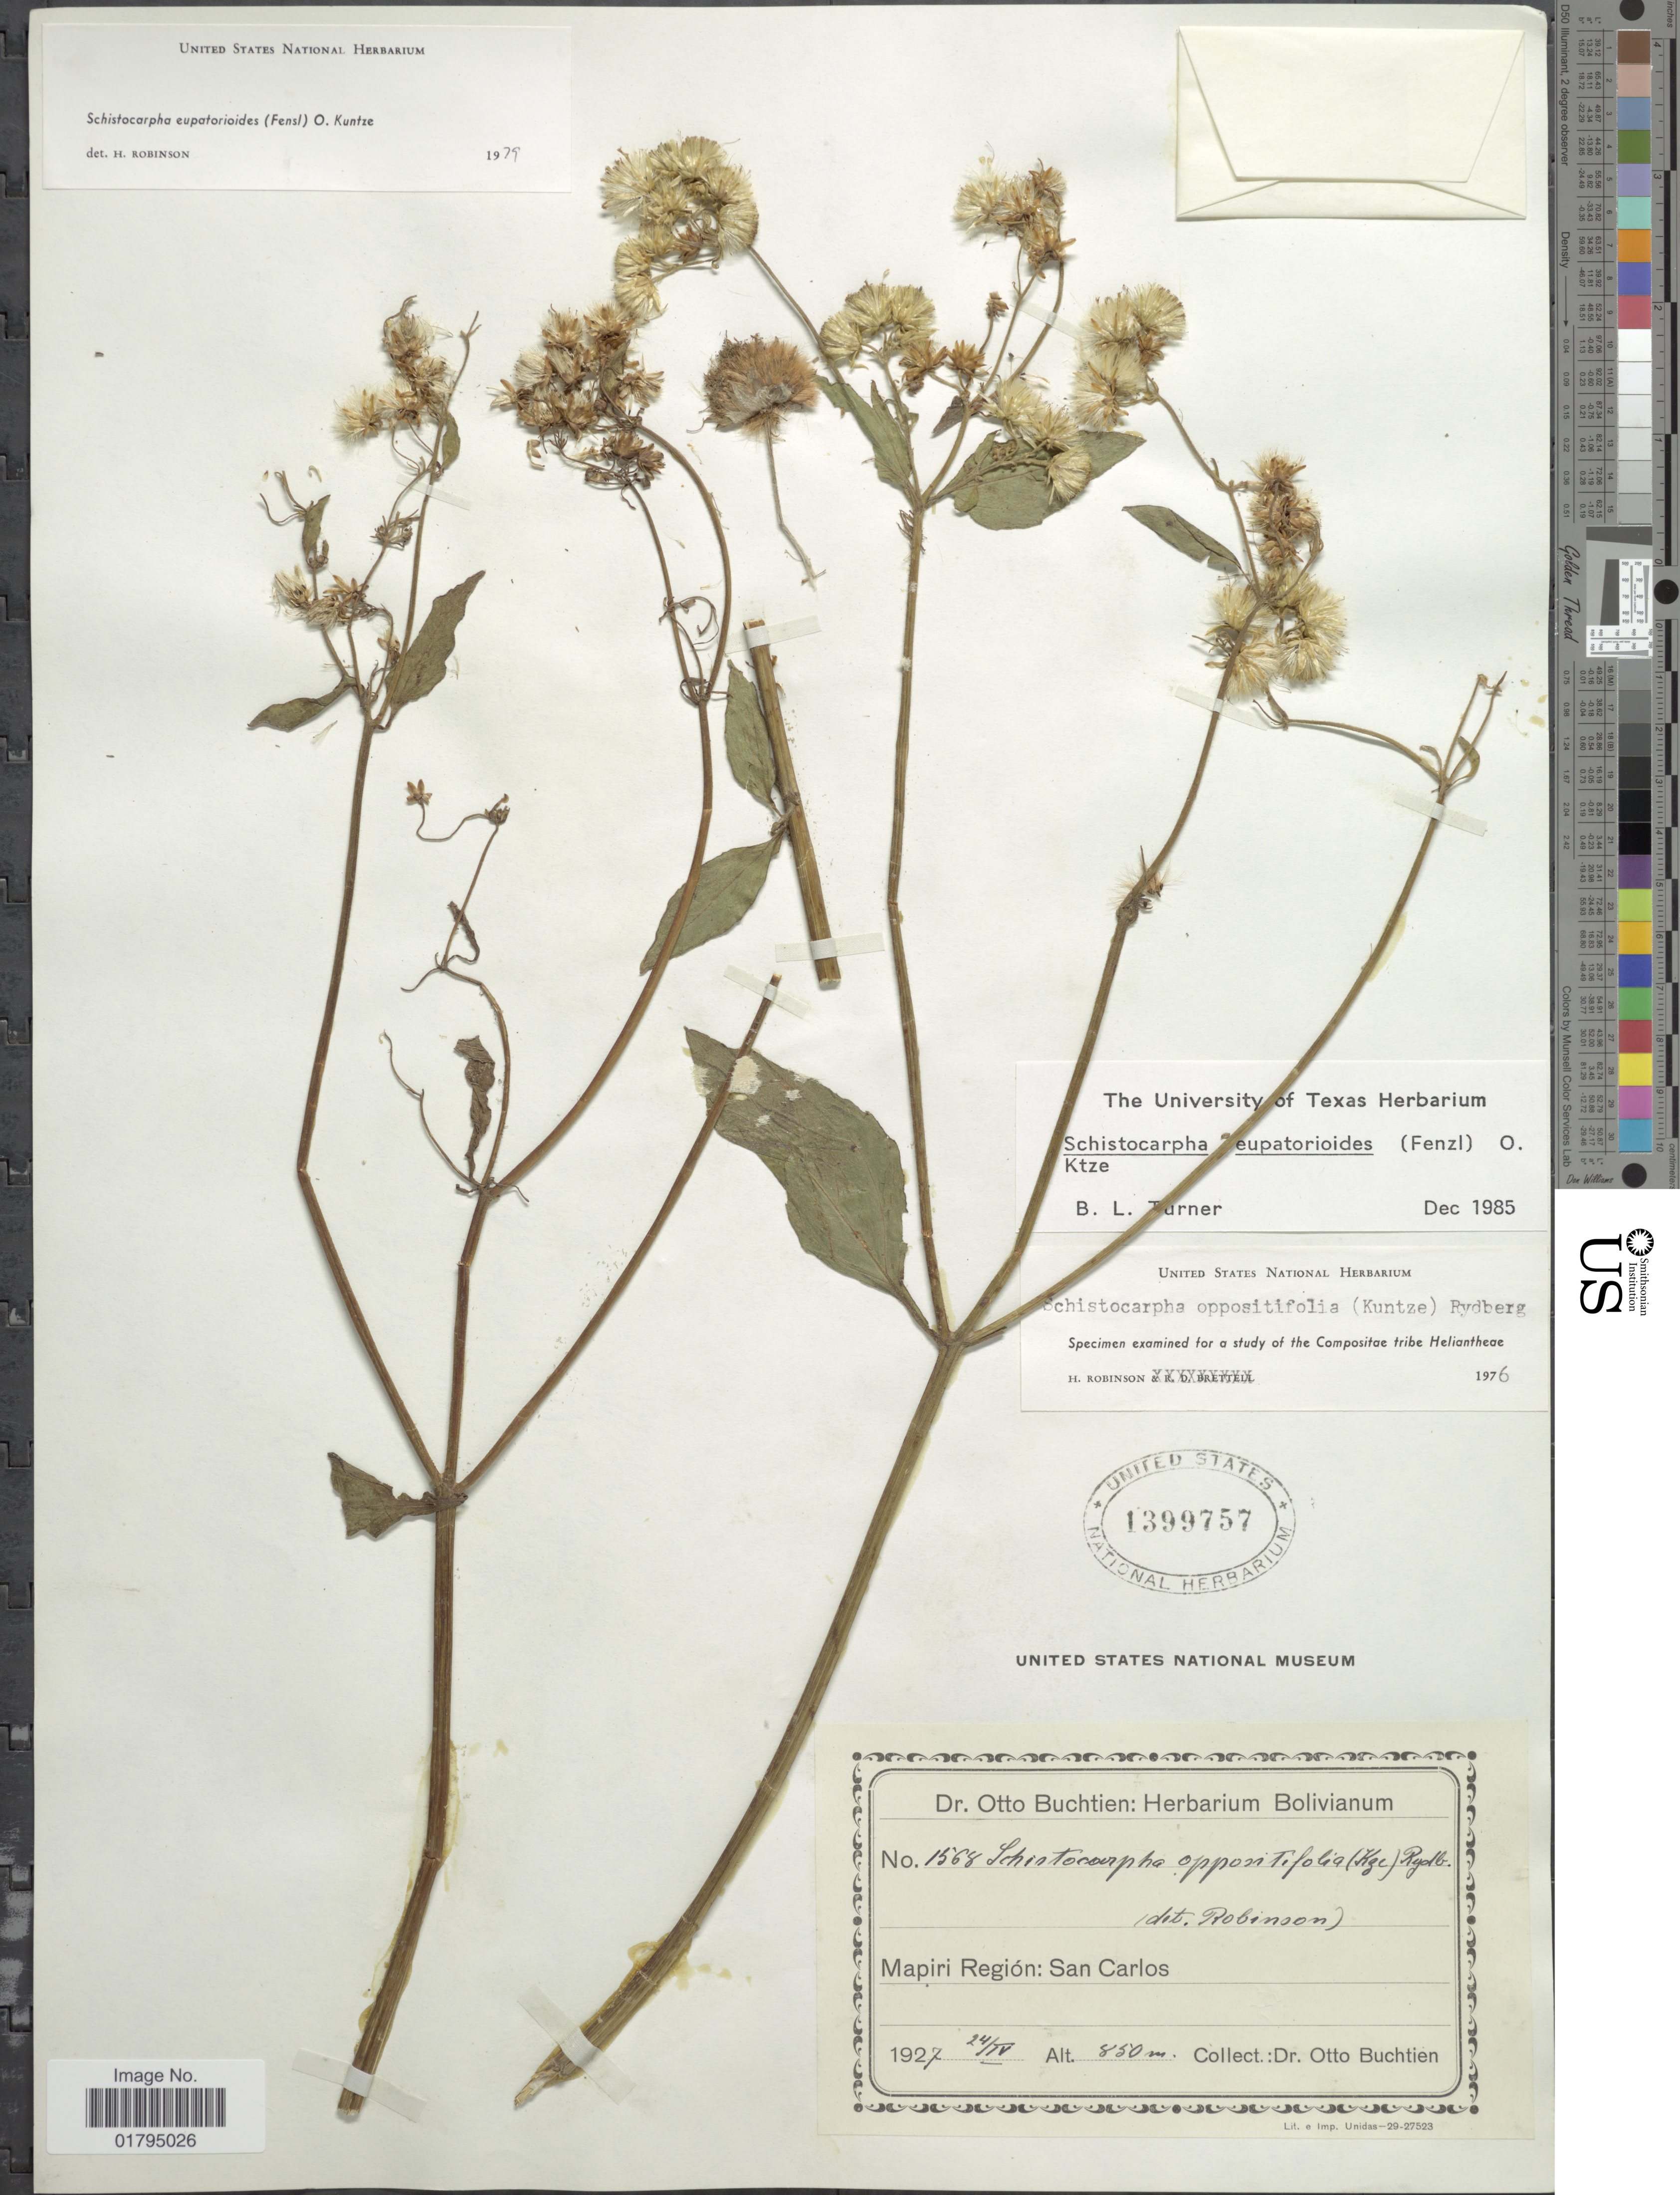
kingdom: Plantae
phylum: Tracheophyta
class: Magnoliopsida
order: Asterales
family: Asteraceae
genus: Schistocarpha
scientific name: Schistocarpha eupatorioides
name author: (Fenzl) Kuntze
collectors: O. Buchtien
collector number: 1568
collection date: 1927-04-24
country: Bolivia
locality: Mapiri Region: San Carlos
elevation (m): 850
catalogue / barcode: US 1399757